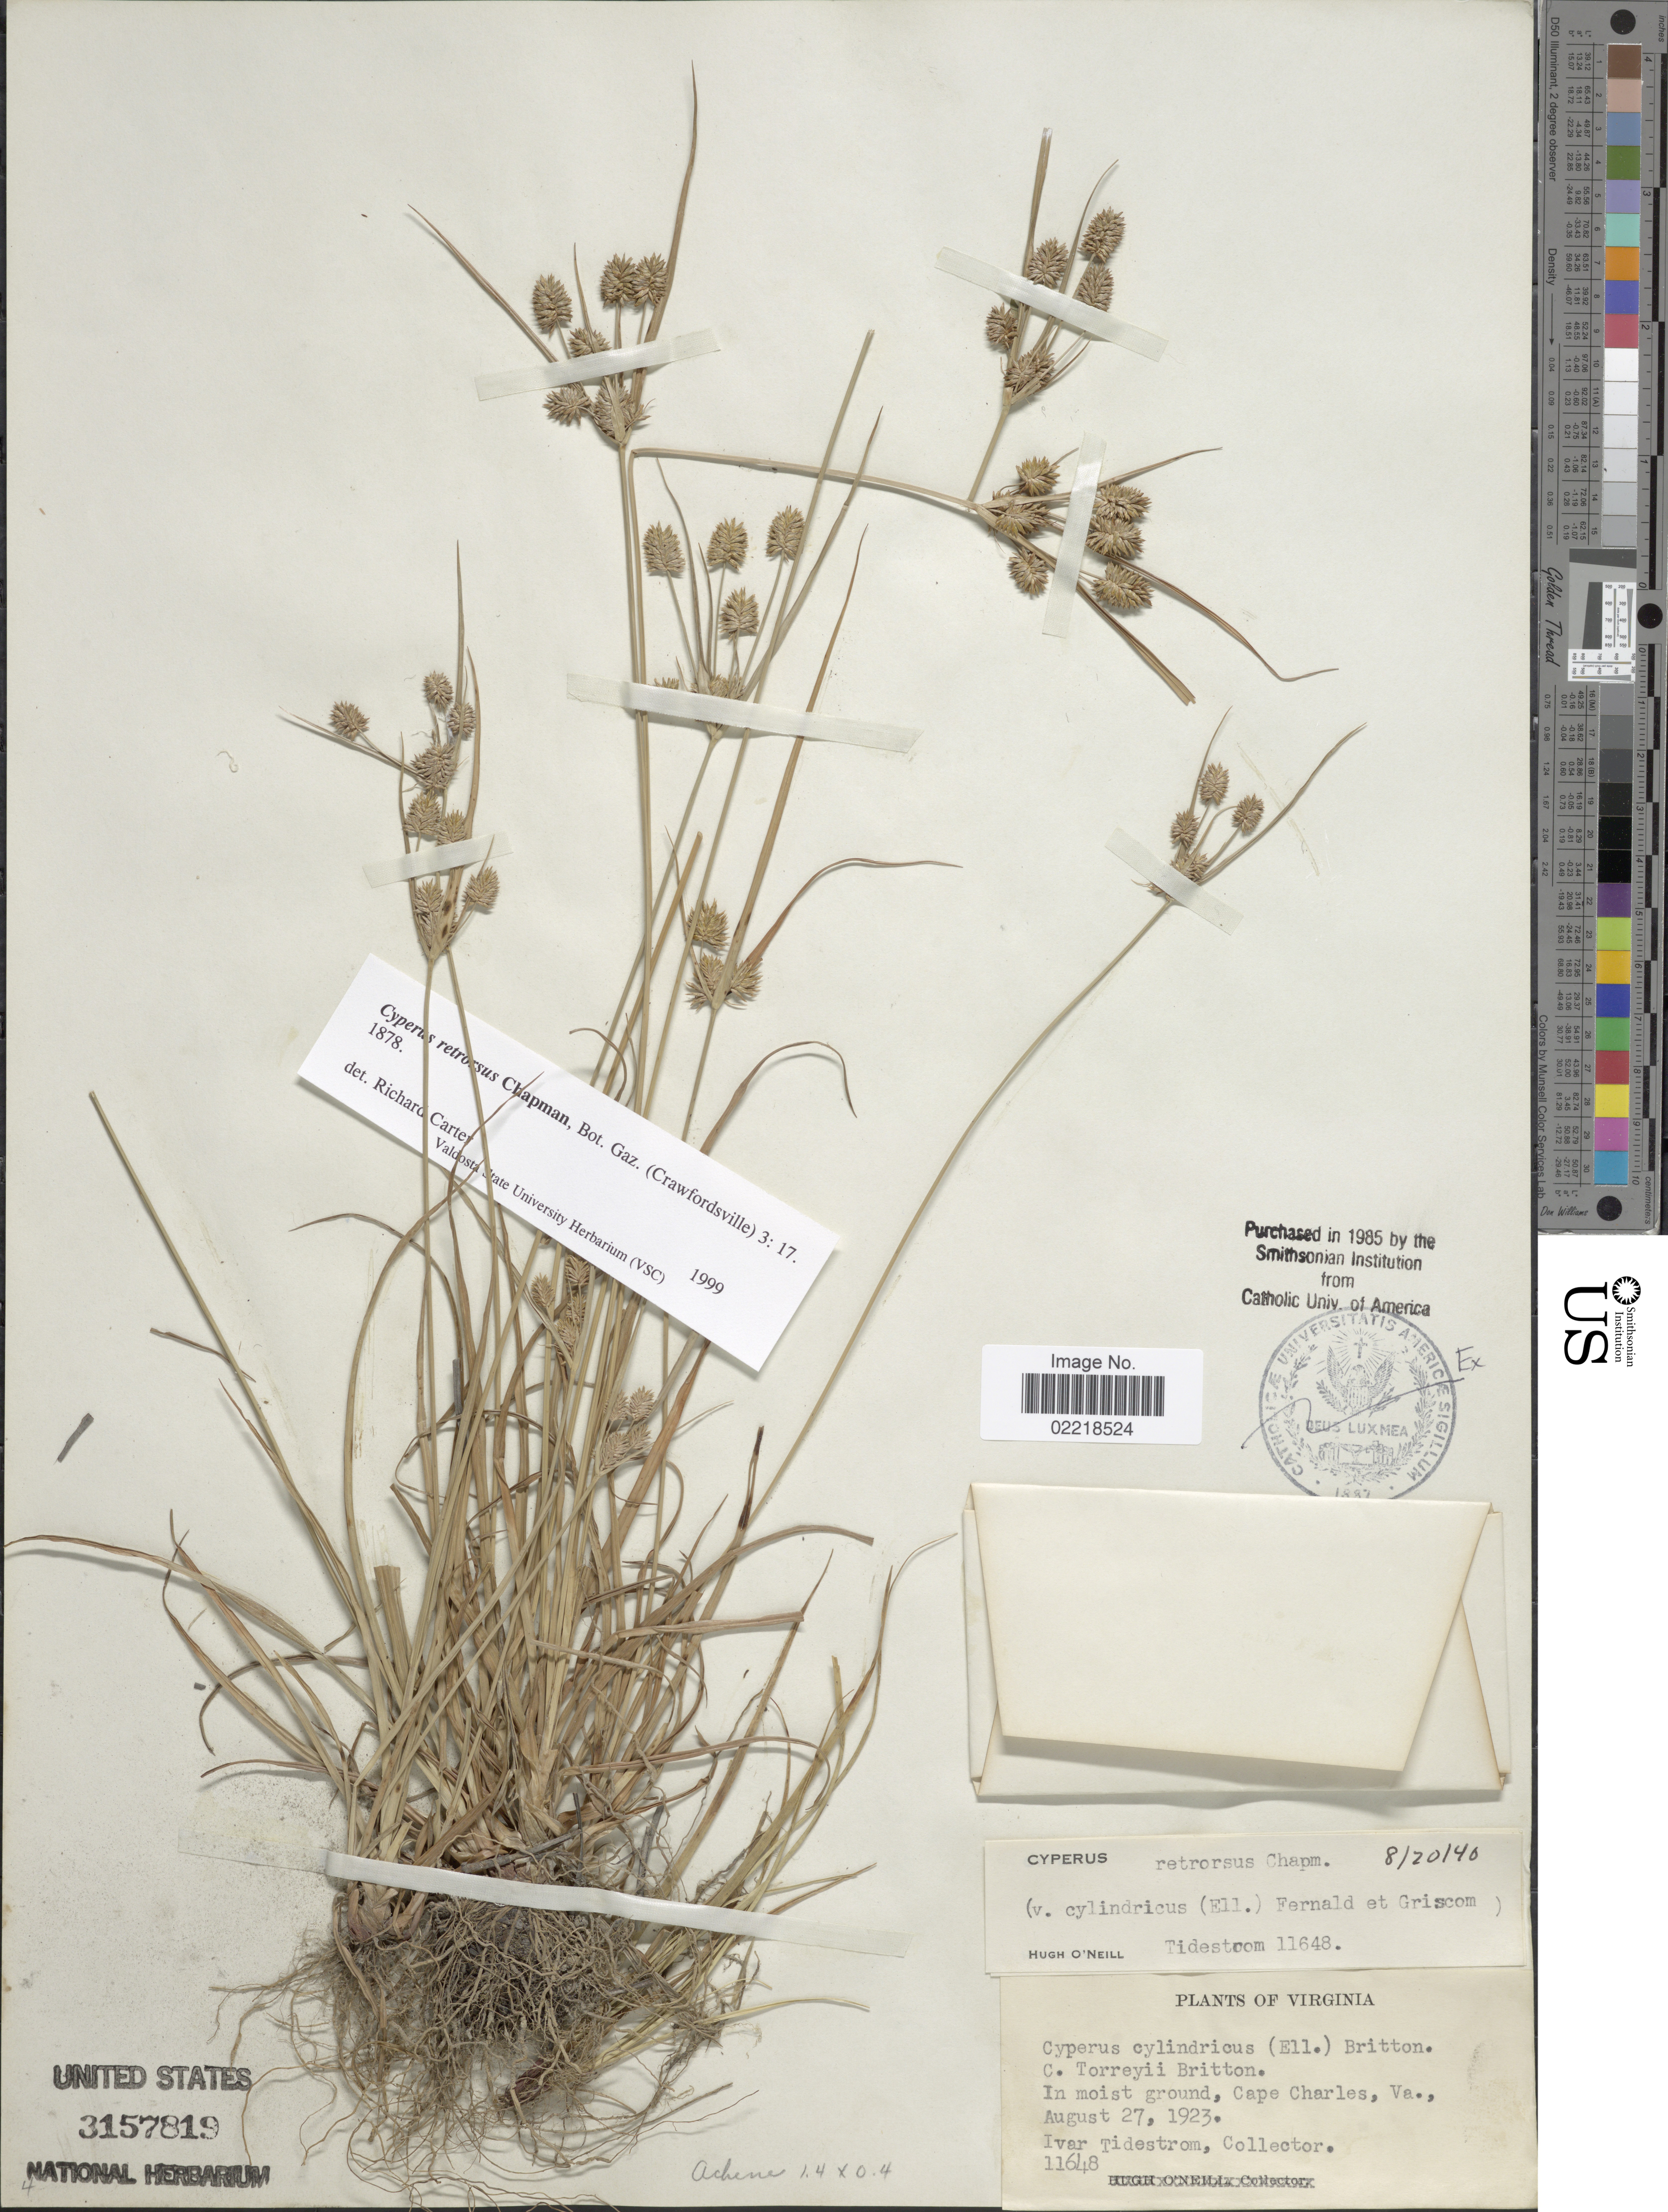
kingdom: Plantae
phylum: Tracheophyta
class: Liliopsida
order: Poales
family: Cyperaceae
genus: Cyperus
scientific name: Cyperus retrorsus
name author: Chapm.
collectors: I. F. Tidestrom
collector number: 11648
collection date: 1923-08-27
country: United States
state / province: Virginia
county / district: Northampton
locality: In moist ground, Cape Charles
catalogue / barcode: US 3157819